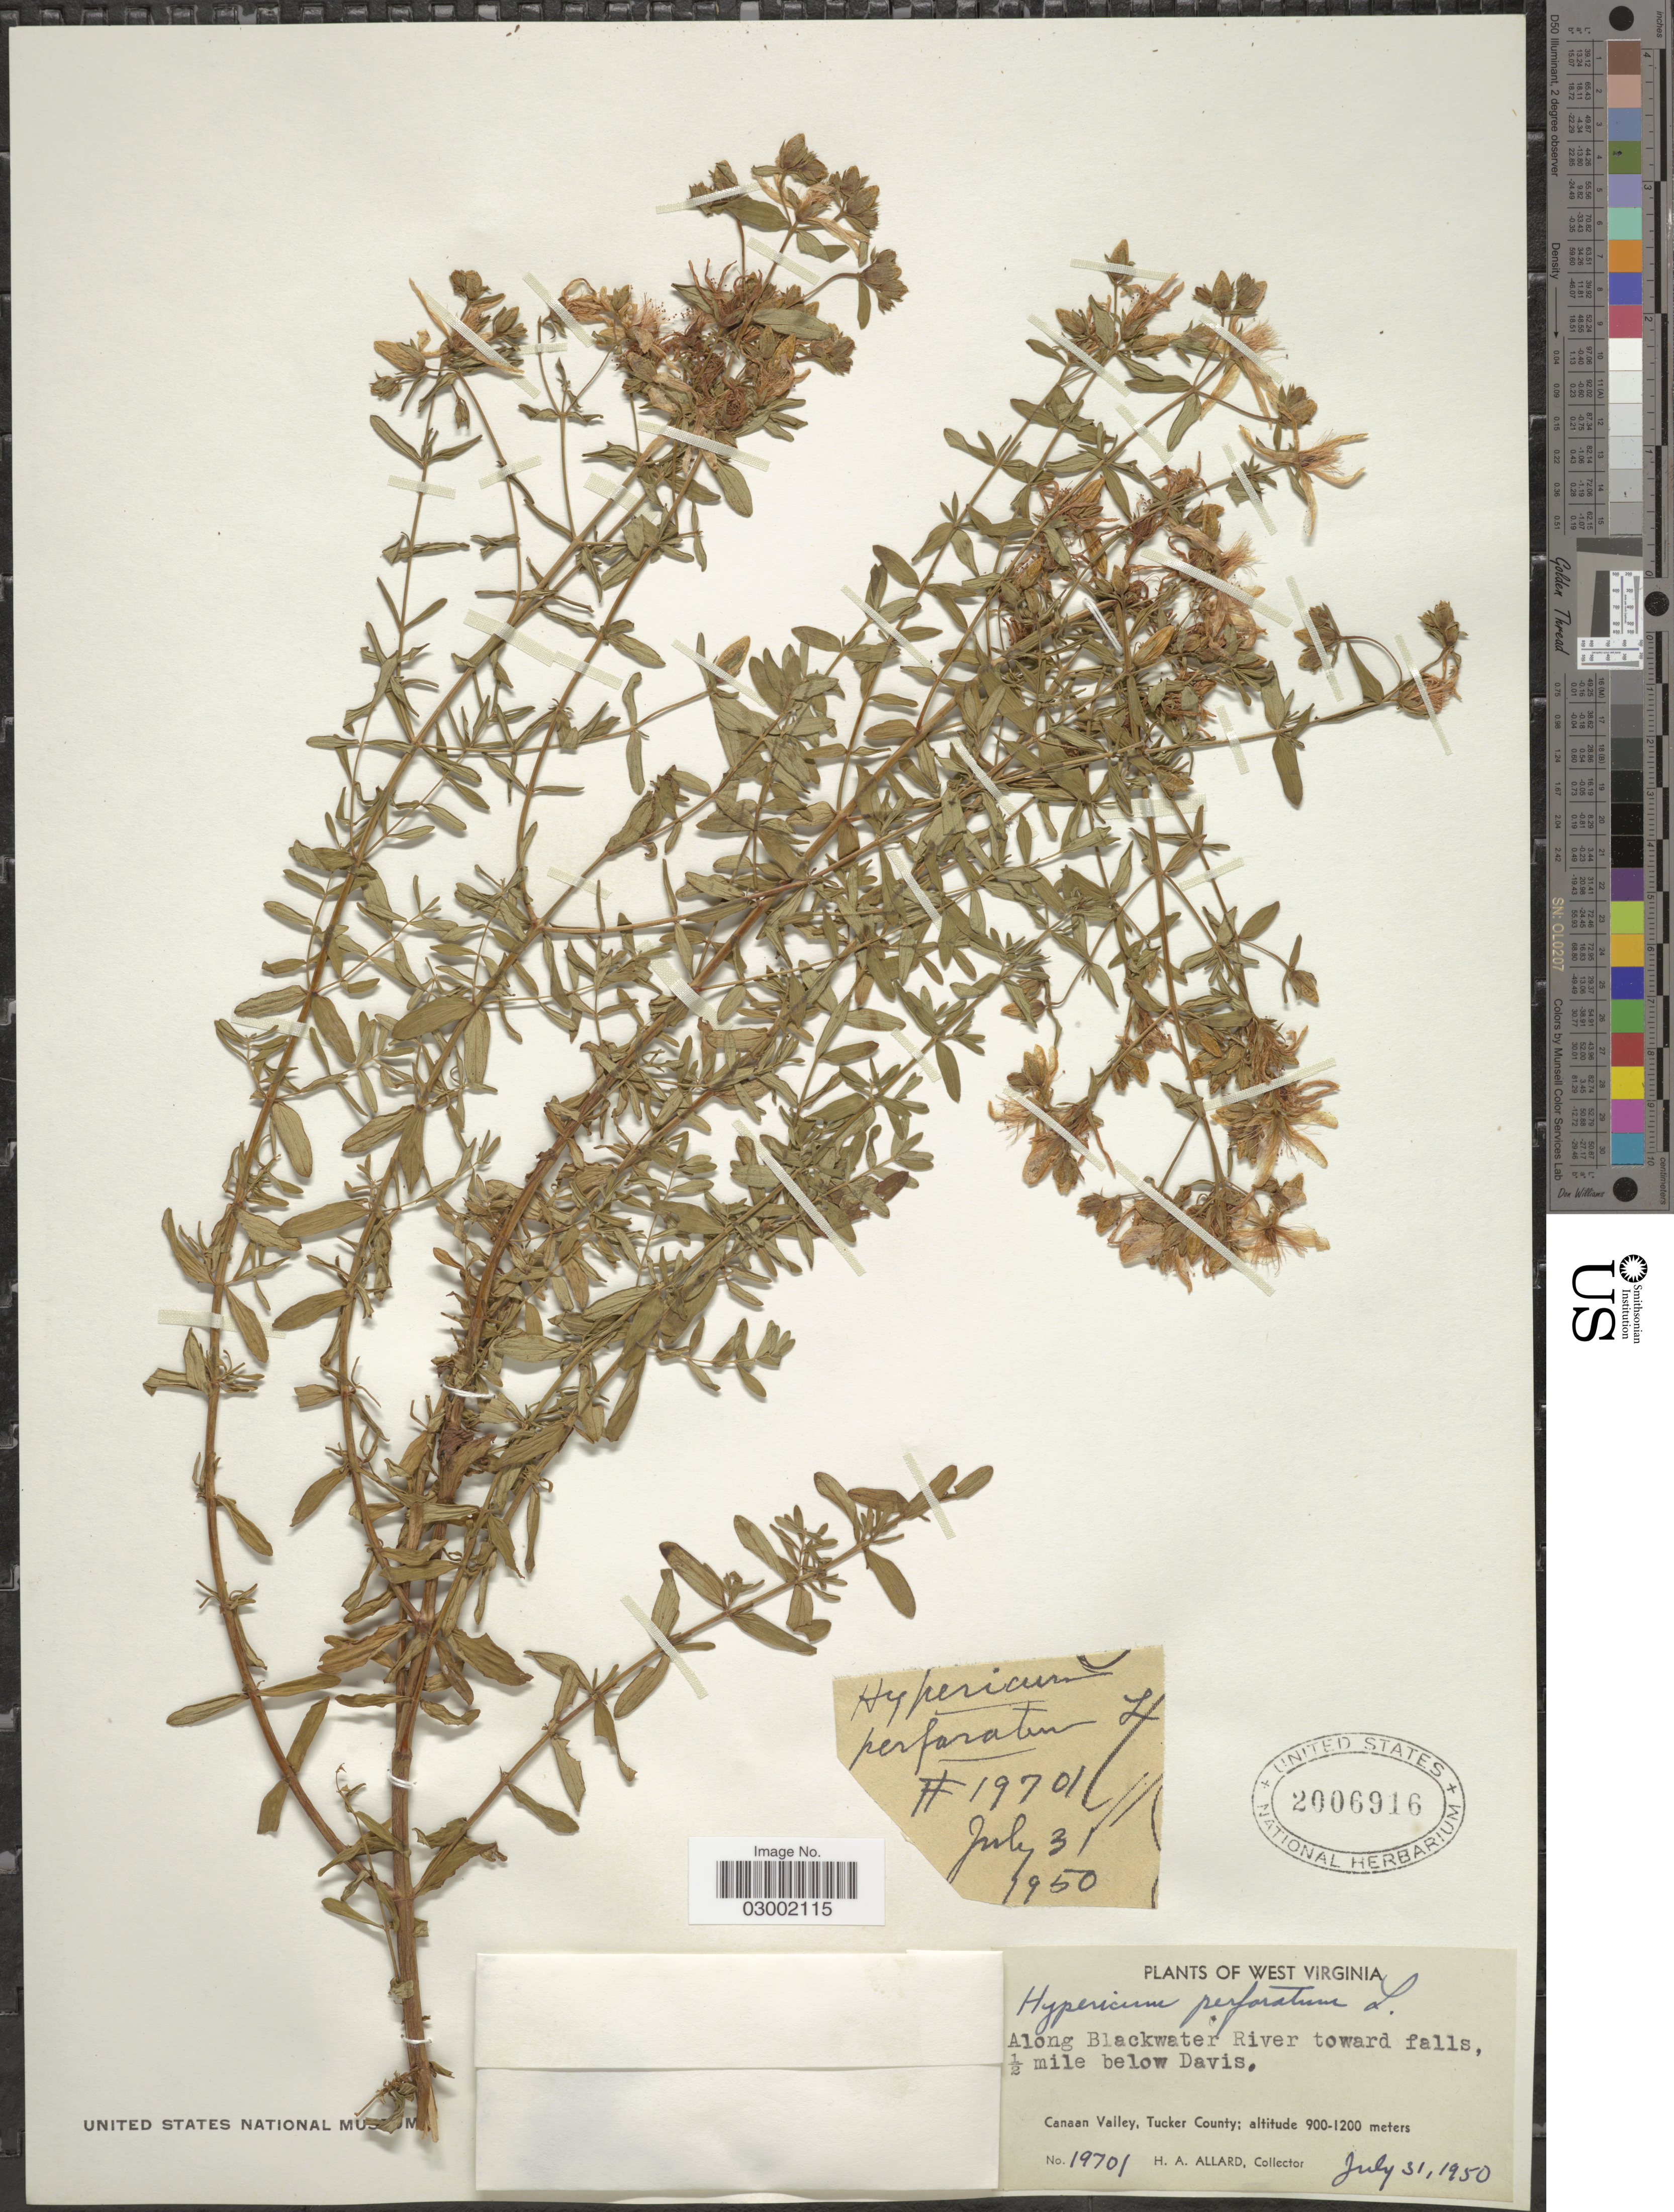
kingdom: Plantae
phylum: Tracheophyta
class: Magnoliopsida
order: Malpighiales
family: Hypericaceae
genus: Hypericum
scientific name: Hypericum perforatum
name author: L.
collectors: H. A. Allard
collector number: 19701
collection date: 1950-07-31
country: United States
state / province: West Virginia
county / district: Tucker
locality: Along Blackwater River towards falls, ½ mile below Davis, Canaan Valley, Tucker County.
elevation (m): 900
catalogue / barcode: US 2006916